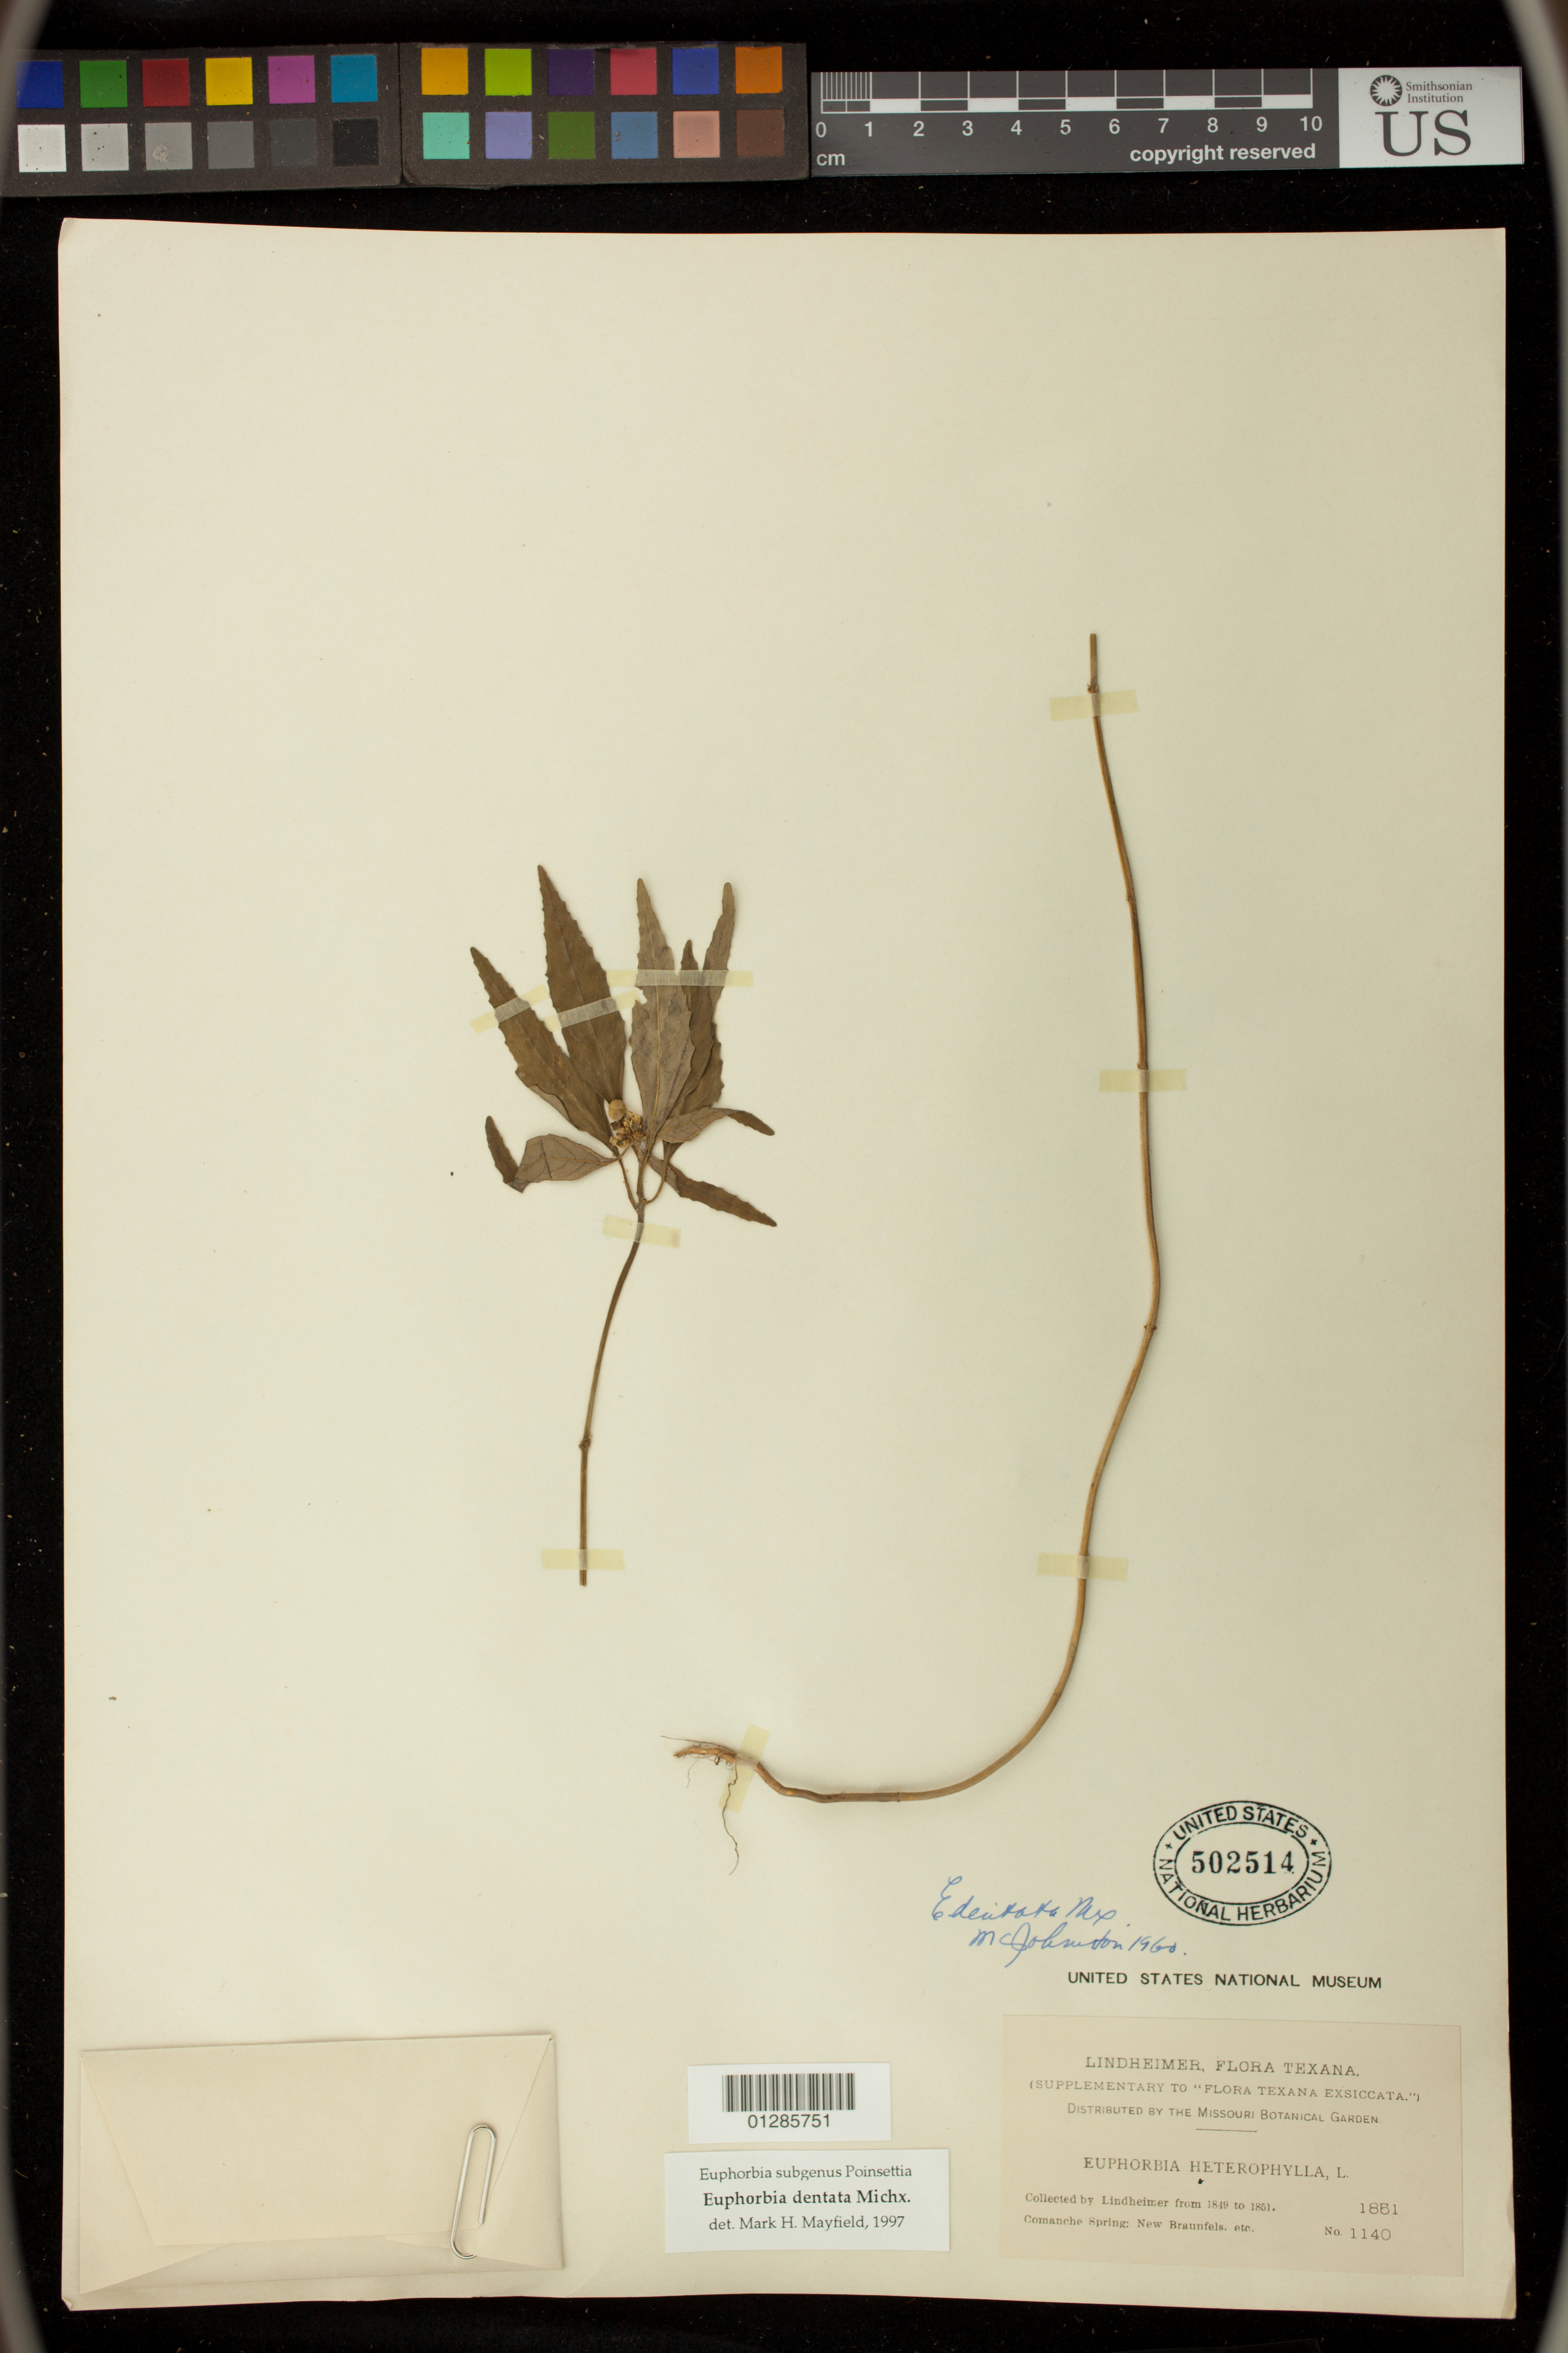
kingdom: Plantae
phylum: Tracheophyta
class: Magnoliopsida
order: Malpighiales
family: Euphorbiaceae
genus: Euphorbia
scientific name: Euphorbia dentata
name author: Michx.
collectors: F. J. Lindheimer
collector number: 1140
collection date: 1851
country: United States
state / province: Texas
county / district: Comanche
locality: Comanche Spring, New Braunfels, etc.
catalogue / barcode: US 502514